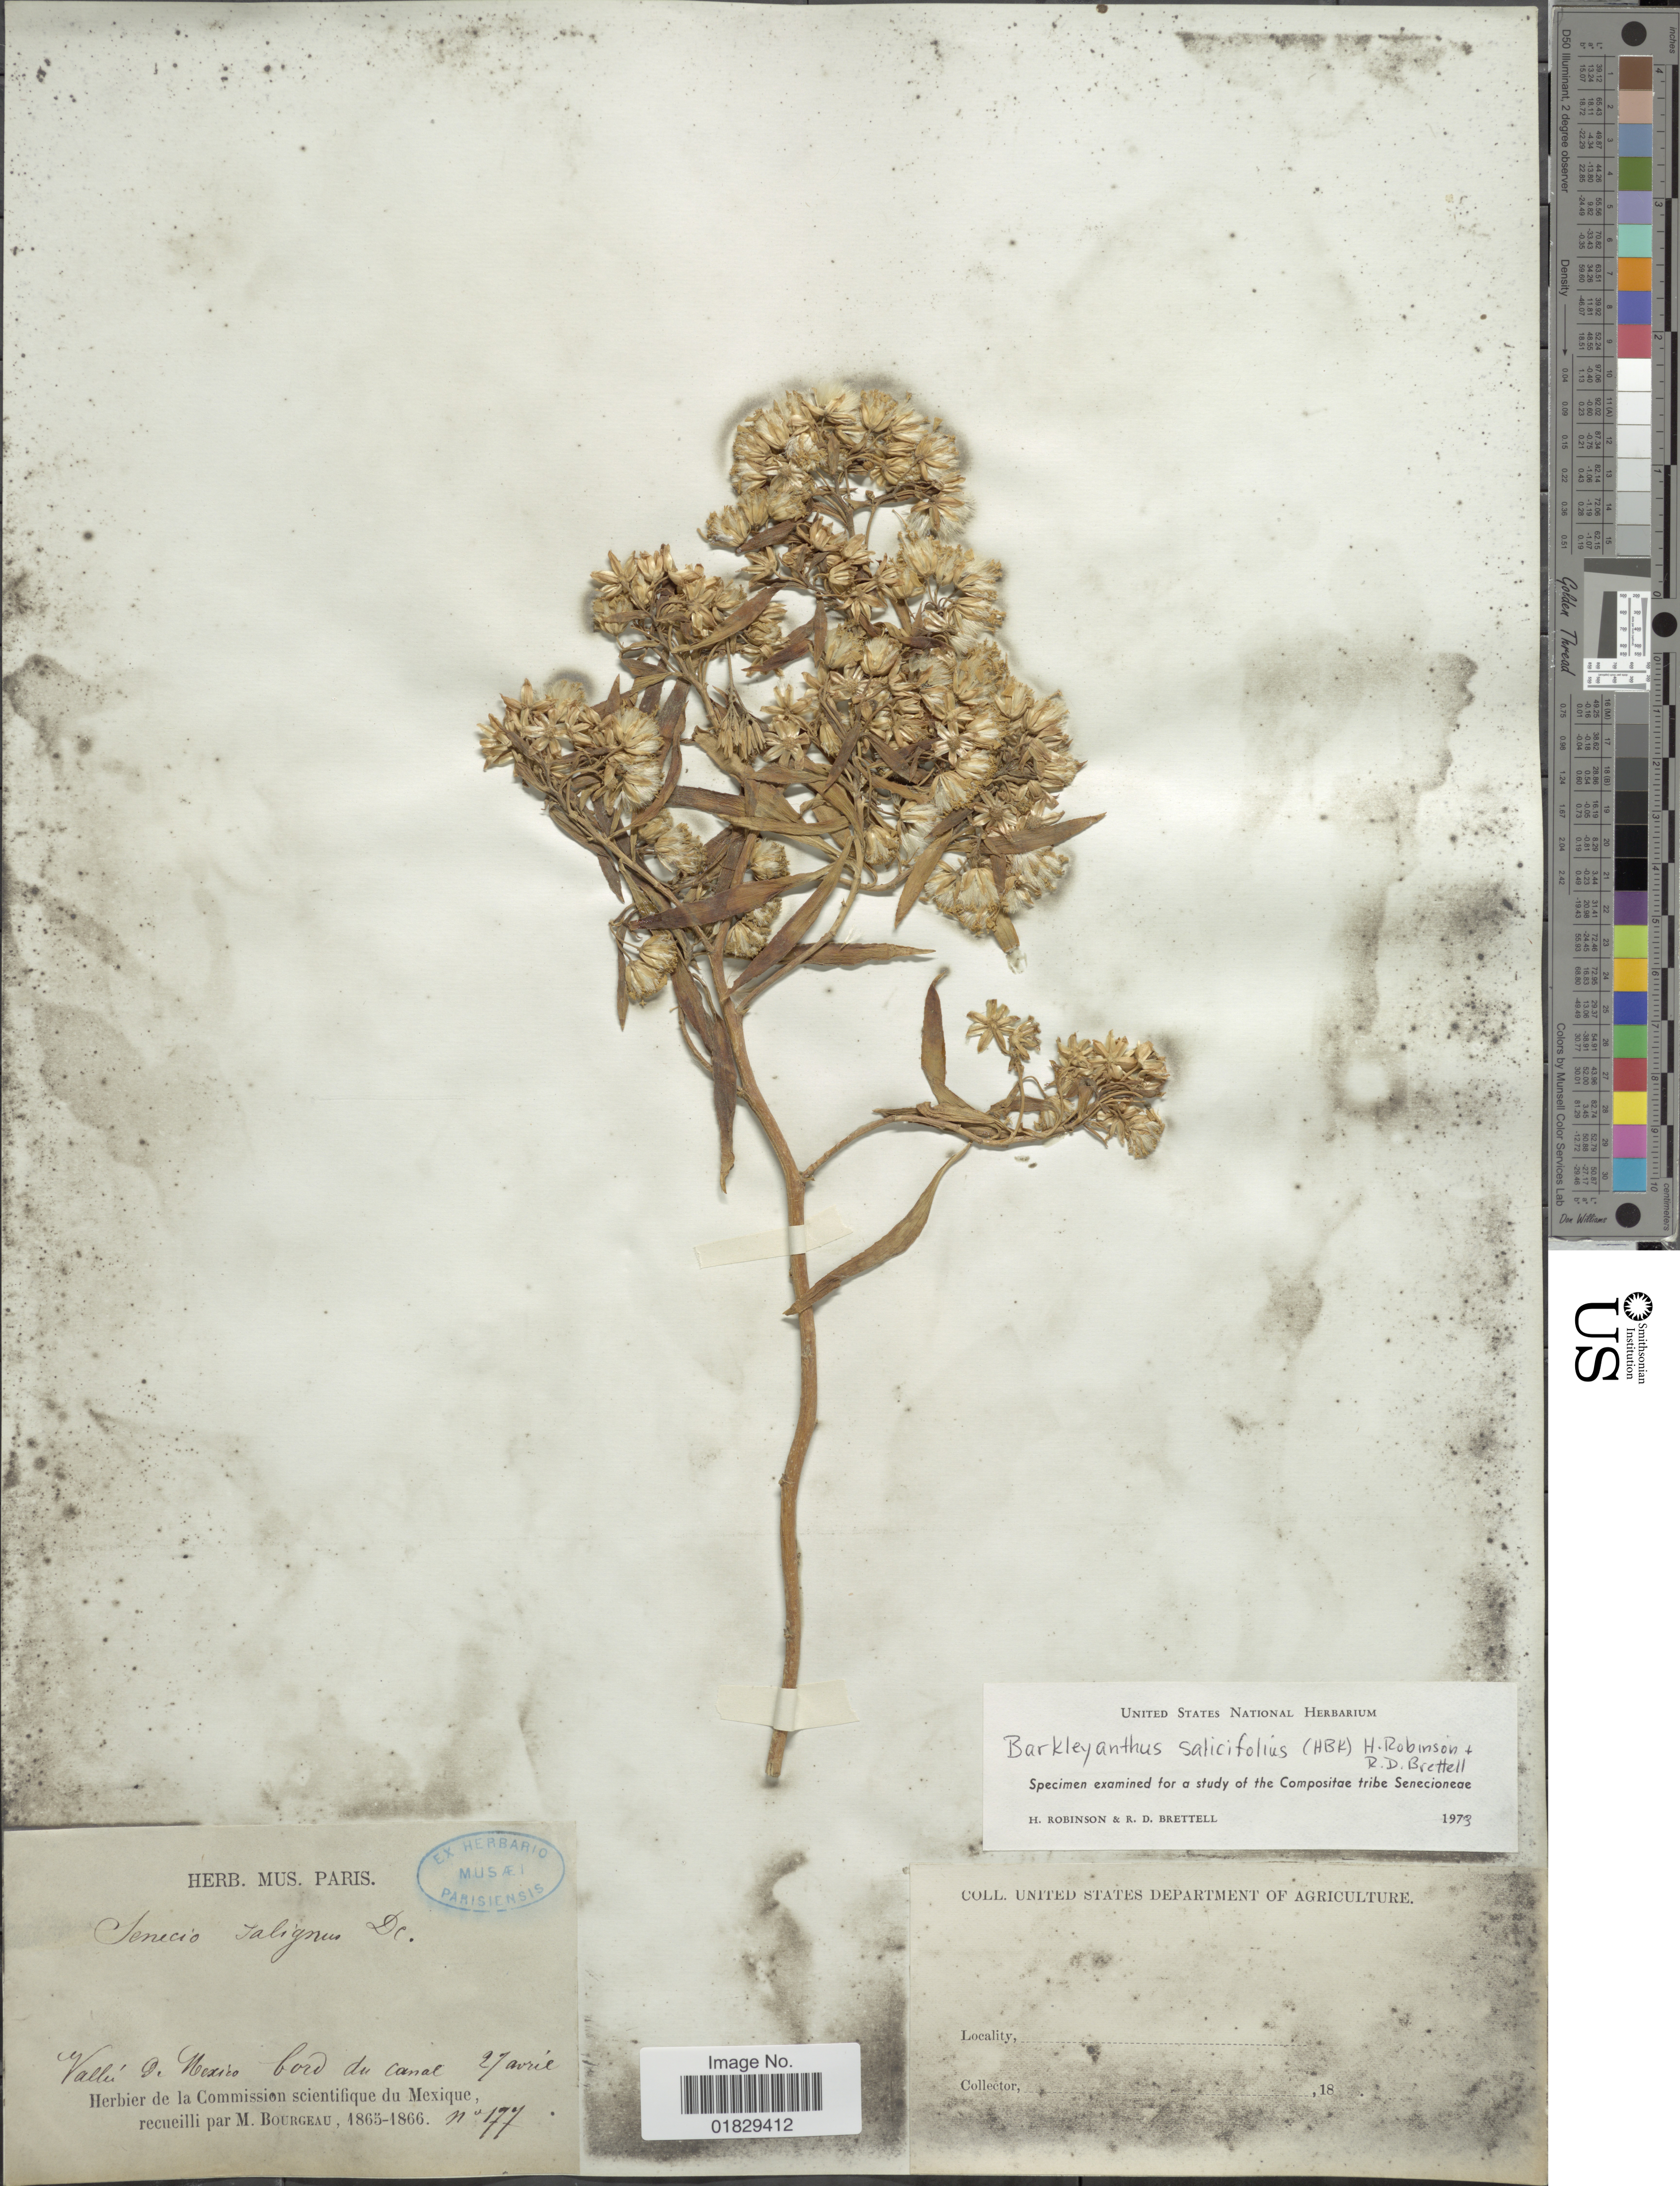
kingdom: Plantae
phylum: Tracheophyta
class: Magnoliopsida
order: Asterales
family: Asteraceae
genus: Barkleyanthus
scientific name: Barkleyanthus salicifolius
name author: (Kunth) H. Rob. & Brettell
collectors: M. Bourgeau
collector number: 177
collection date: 1865-04-27/1866-04-27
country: Mexico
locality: Vallée de Mexico, bord du Canal.